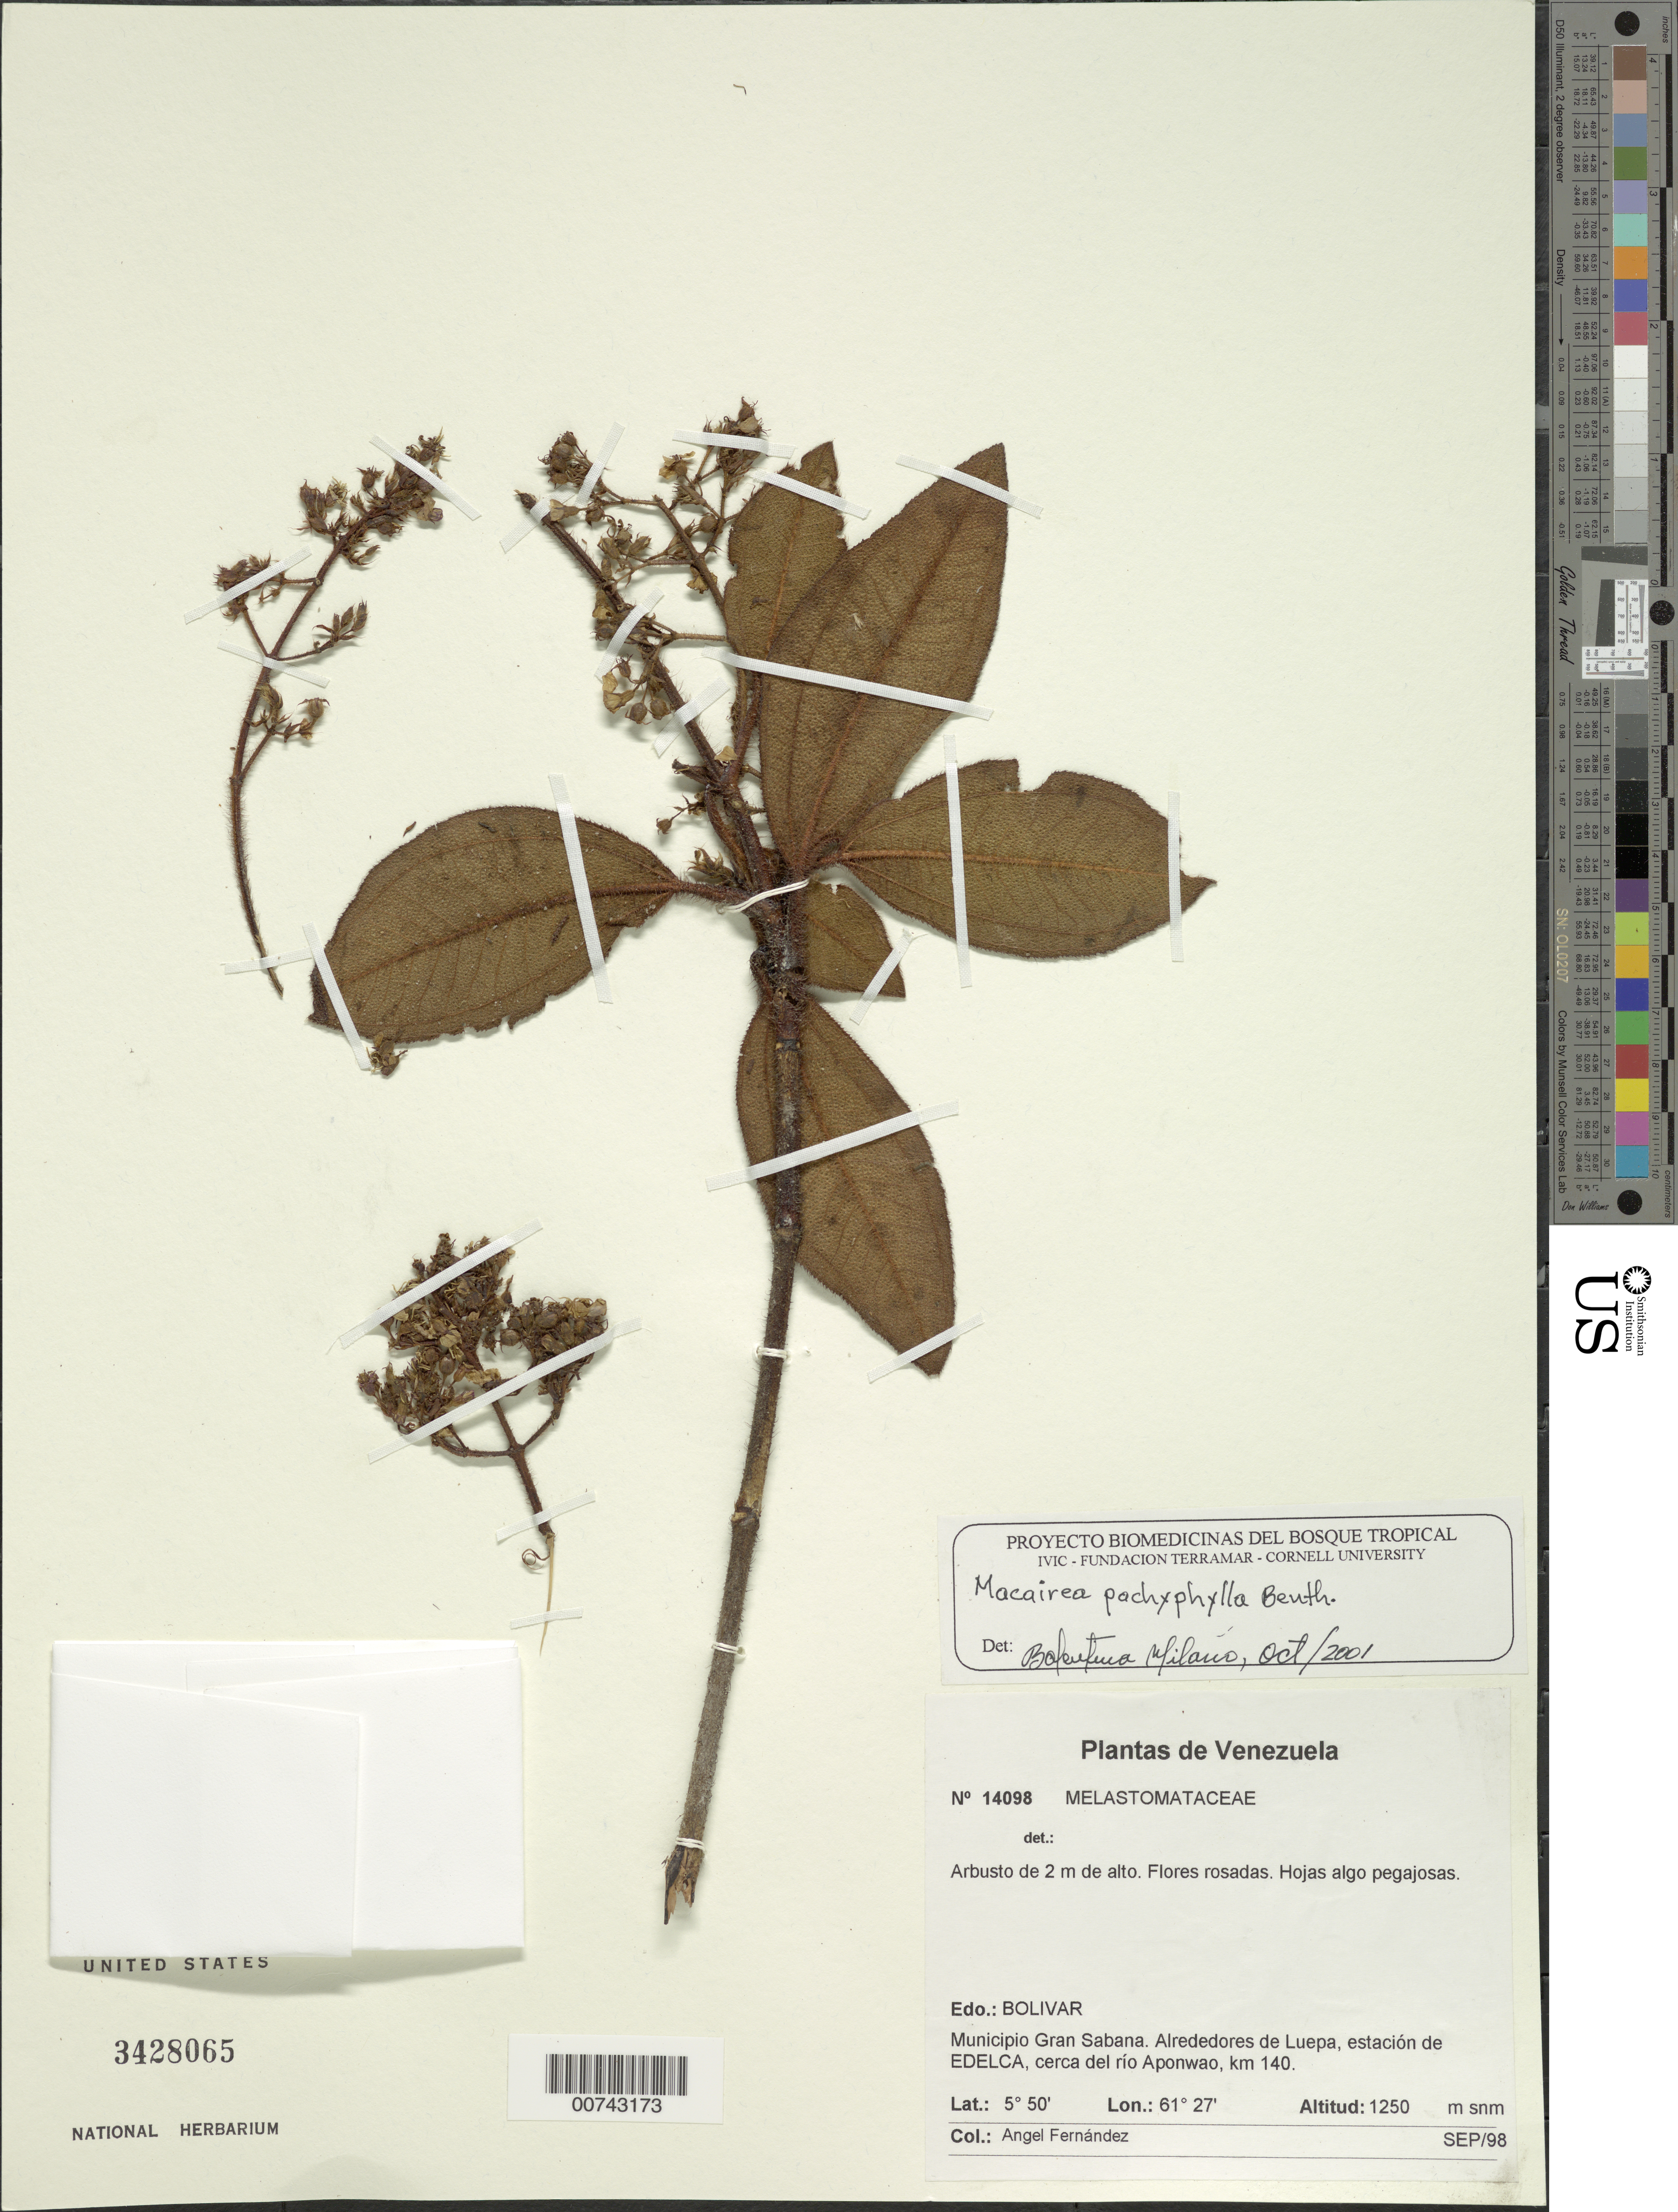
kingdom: Plantae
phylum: Tracheophyta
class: Magnoliopsida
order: Myrtales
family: Melastomataceae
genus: Macairea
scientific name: Macairea pachyphylla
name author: Benth.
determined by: Nunes da Silva, Diego, (RB), Jardim Botanico do Rio de Janeiro - Herbario (BRAZIL)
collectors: A. Fernández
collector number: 14098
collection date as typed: Sep-98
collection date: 1998-09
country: Venezuela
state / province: Bolívar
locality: Mun. Gran Sabana, Luepa, estacion de EDELCA, cerca del Aponwao, km 140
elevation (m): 1250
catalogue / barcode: US 3428065